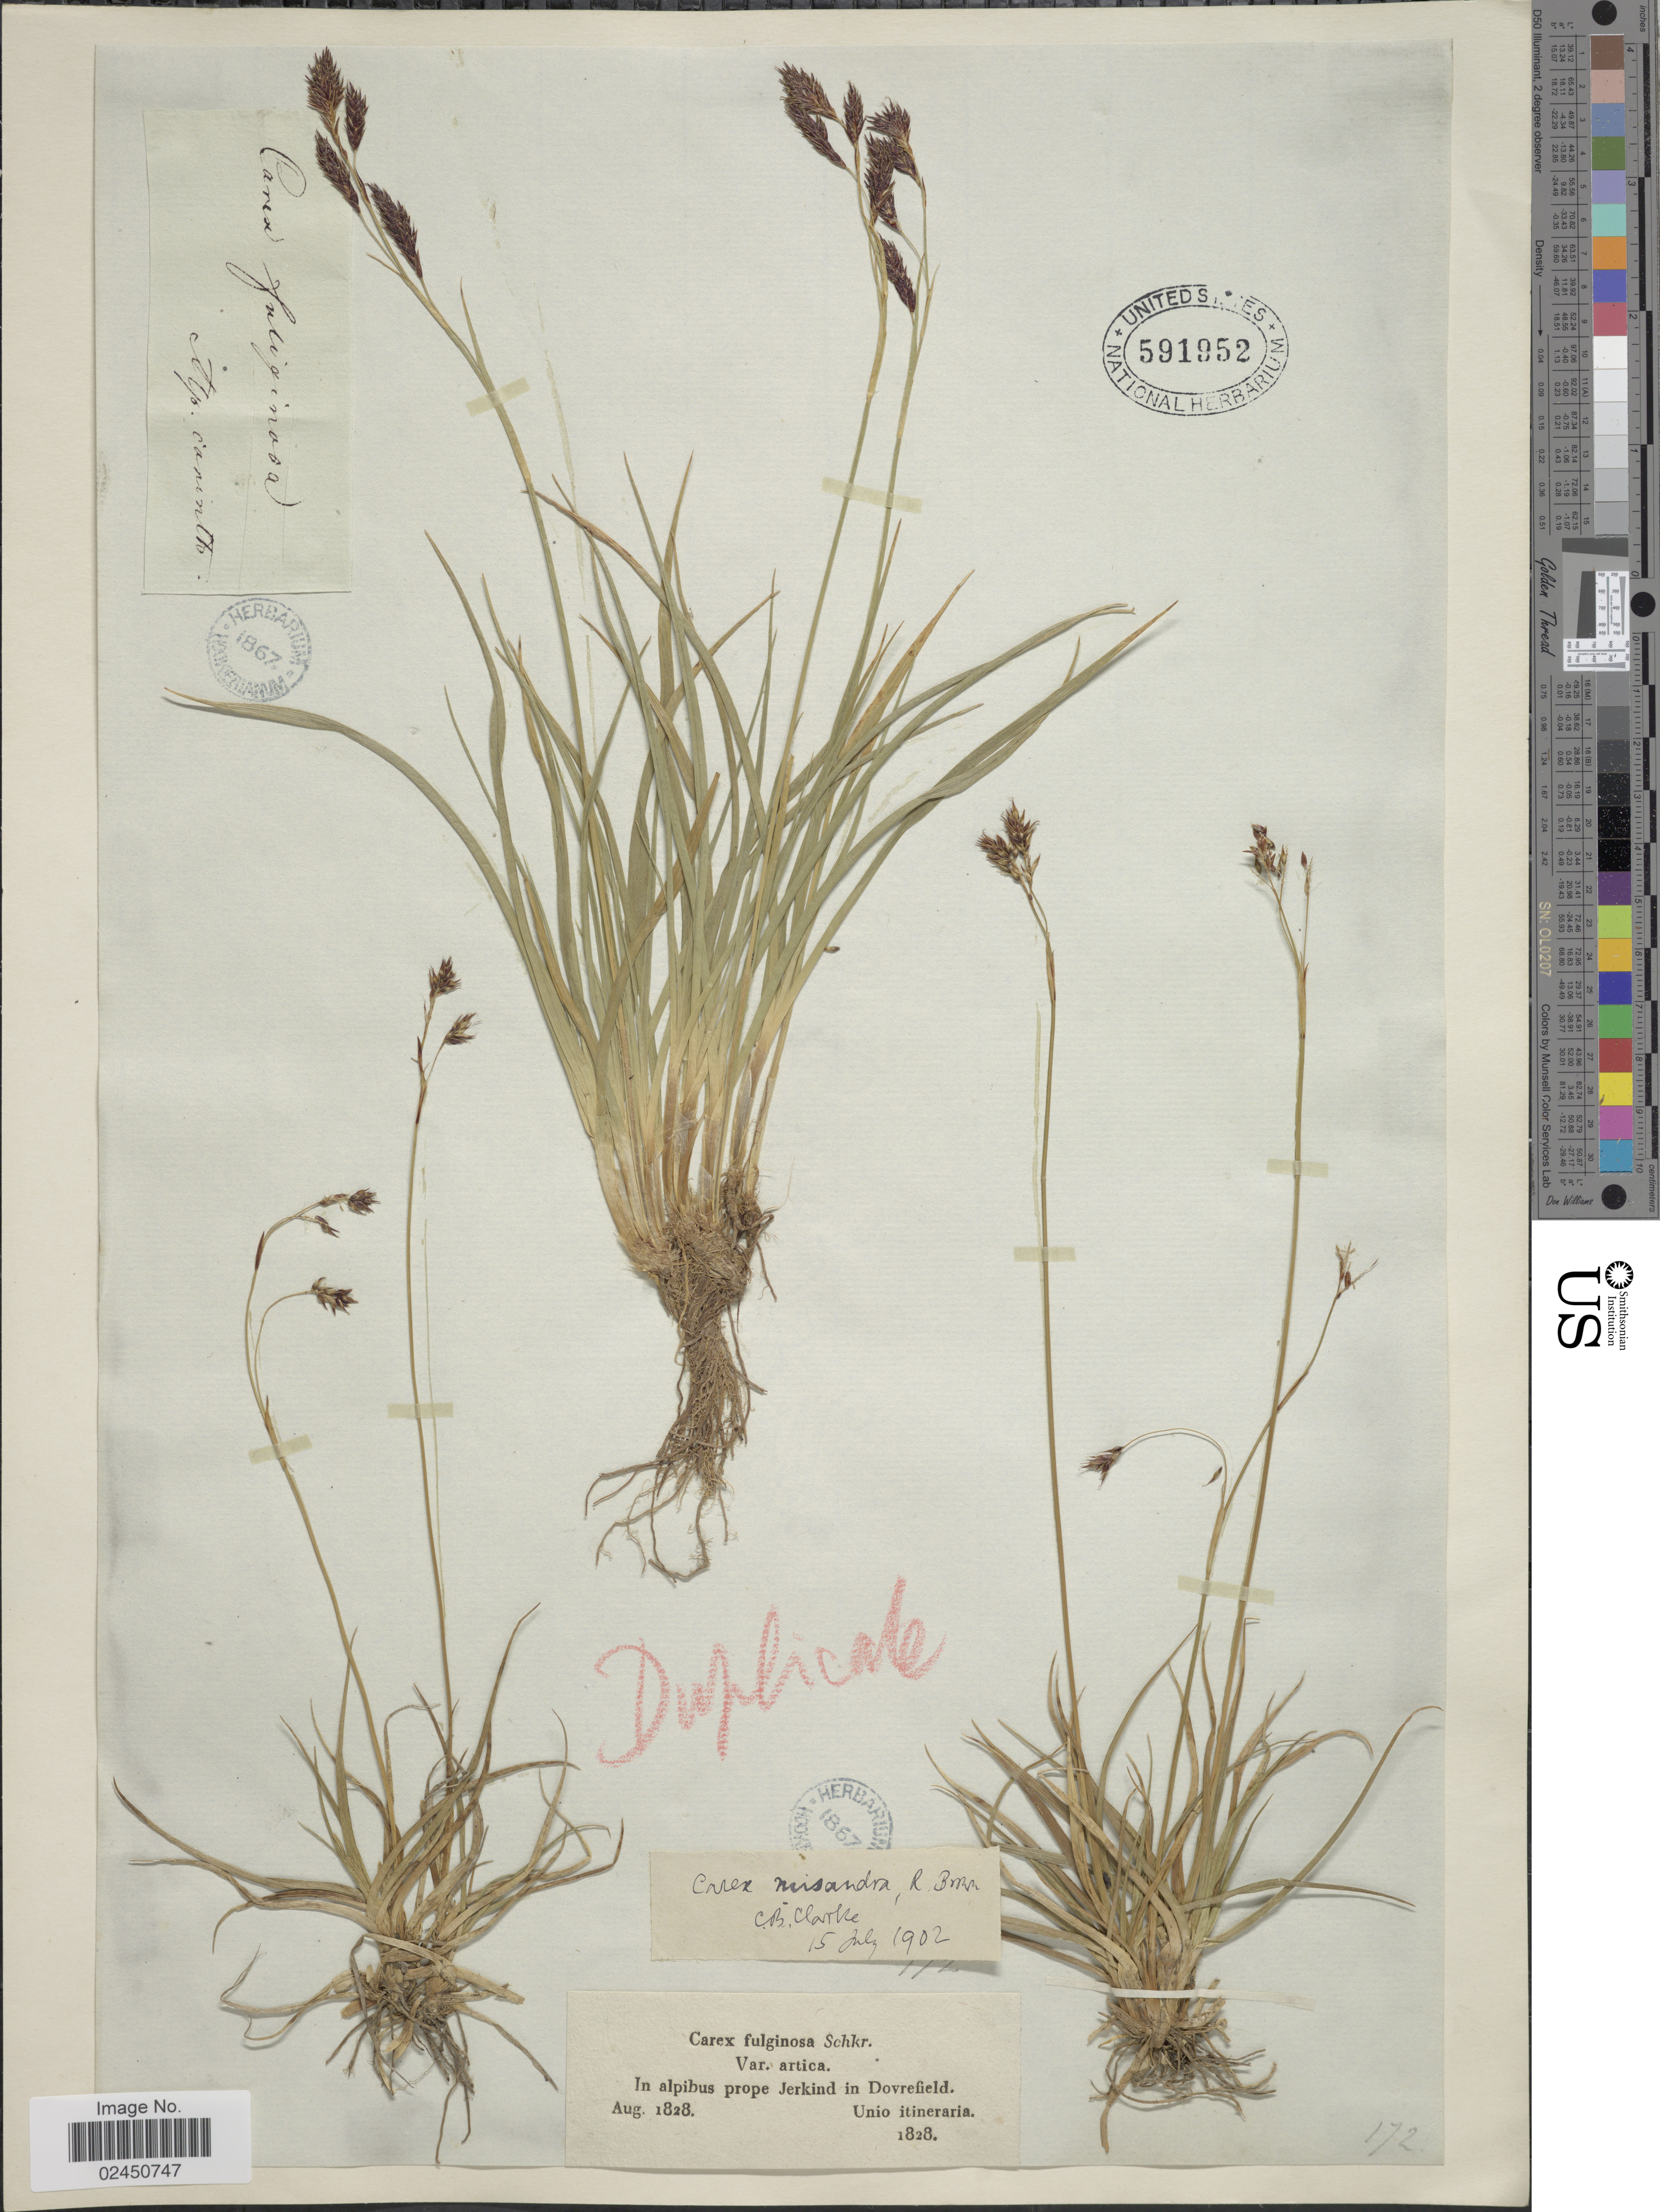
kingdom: Plantae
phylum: Tracheophyta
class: Liliopsida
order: Poales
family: Cyperaceae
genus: Carex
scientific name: Carex fuliginosa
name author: Schkuhr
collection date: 1828-08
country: Norway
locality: Prope Jerkind in Dovrefield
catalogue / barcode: US 591952